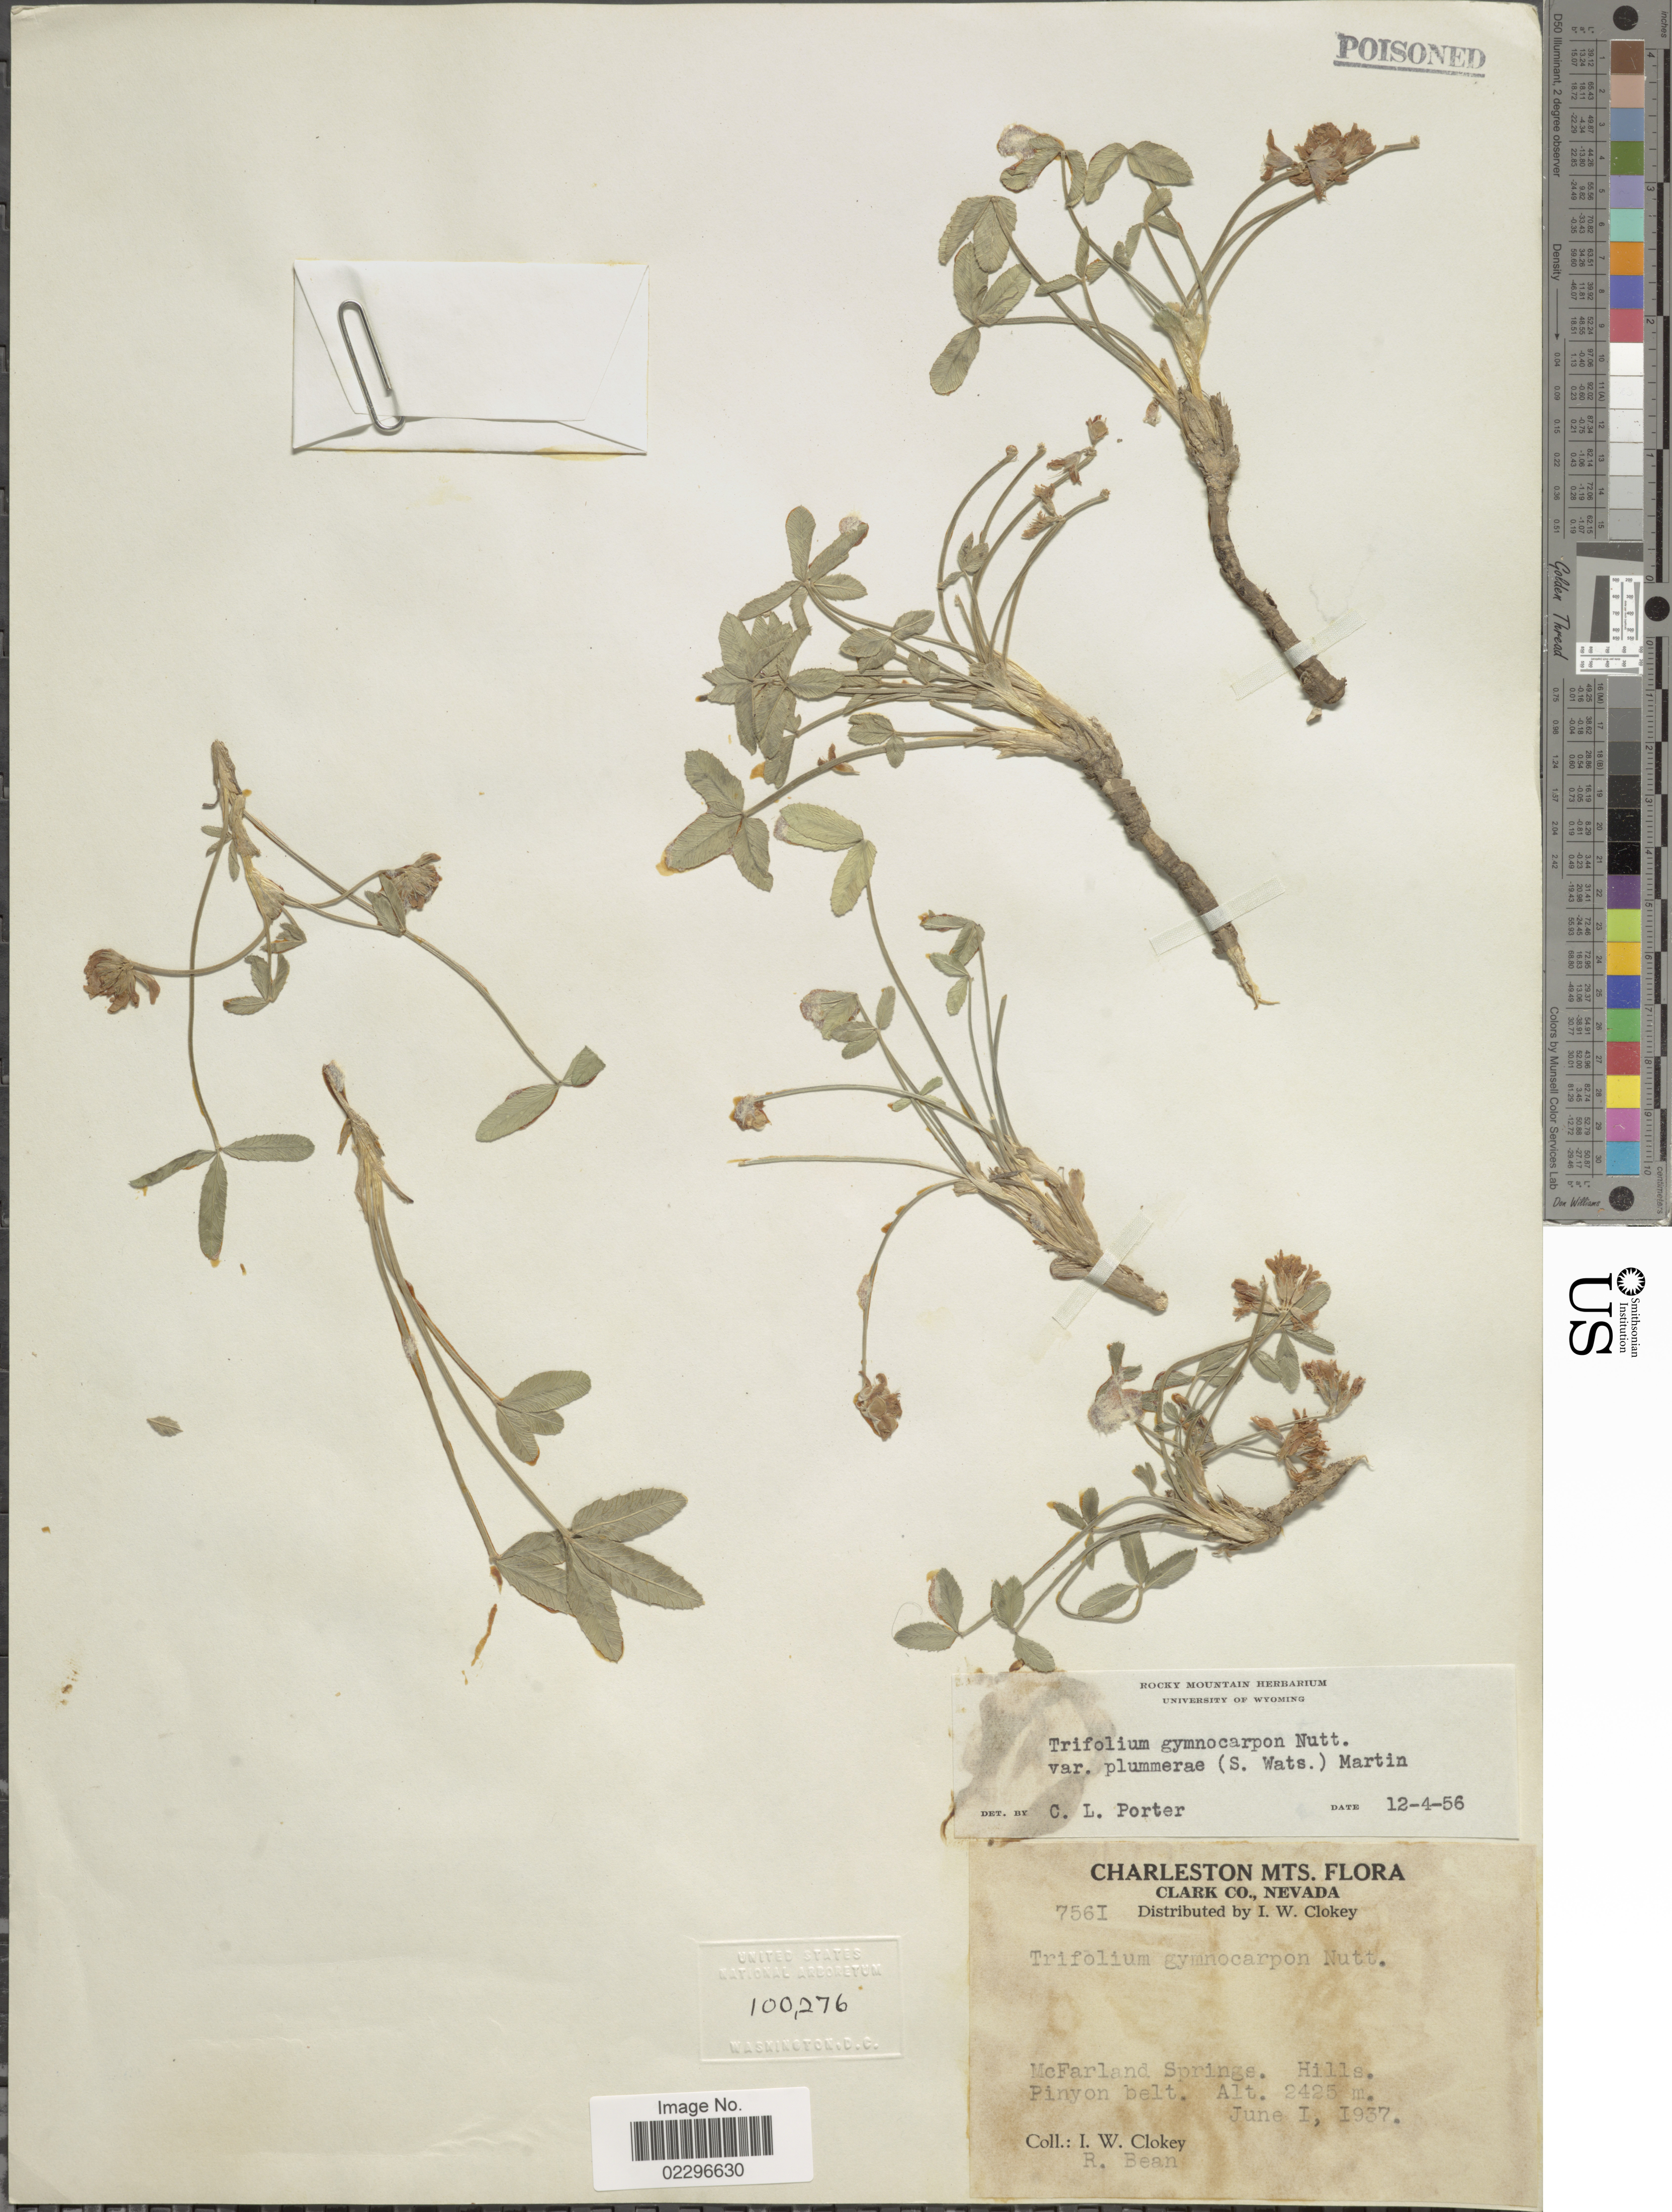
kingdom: Plantae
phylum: Tracheophyta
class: Magnoliopsida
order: Fabales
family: Fabaceae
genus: Trifolium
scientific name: Trifolium gymnocarpon var. plummerae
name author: (S. Watson) J.S. Martin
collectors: I. W. Clokey & R. Bean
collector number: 7561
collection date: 1937-06-01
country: United States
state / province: Nevada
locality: Charleston Mts. Clark Co. McFarland Springs. Hills. Pinyon belt.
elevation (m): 2425